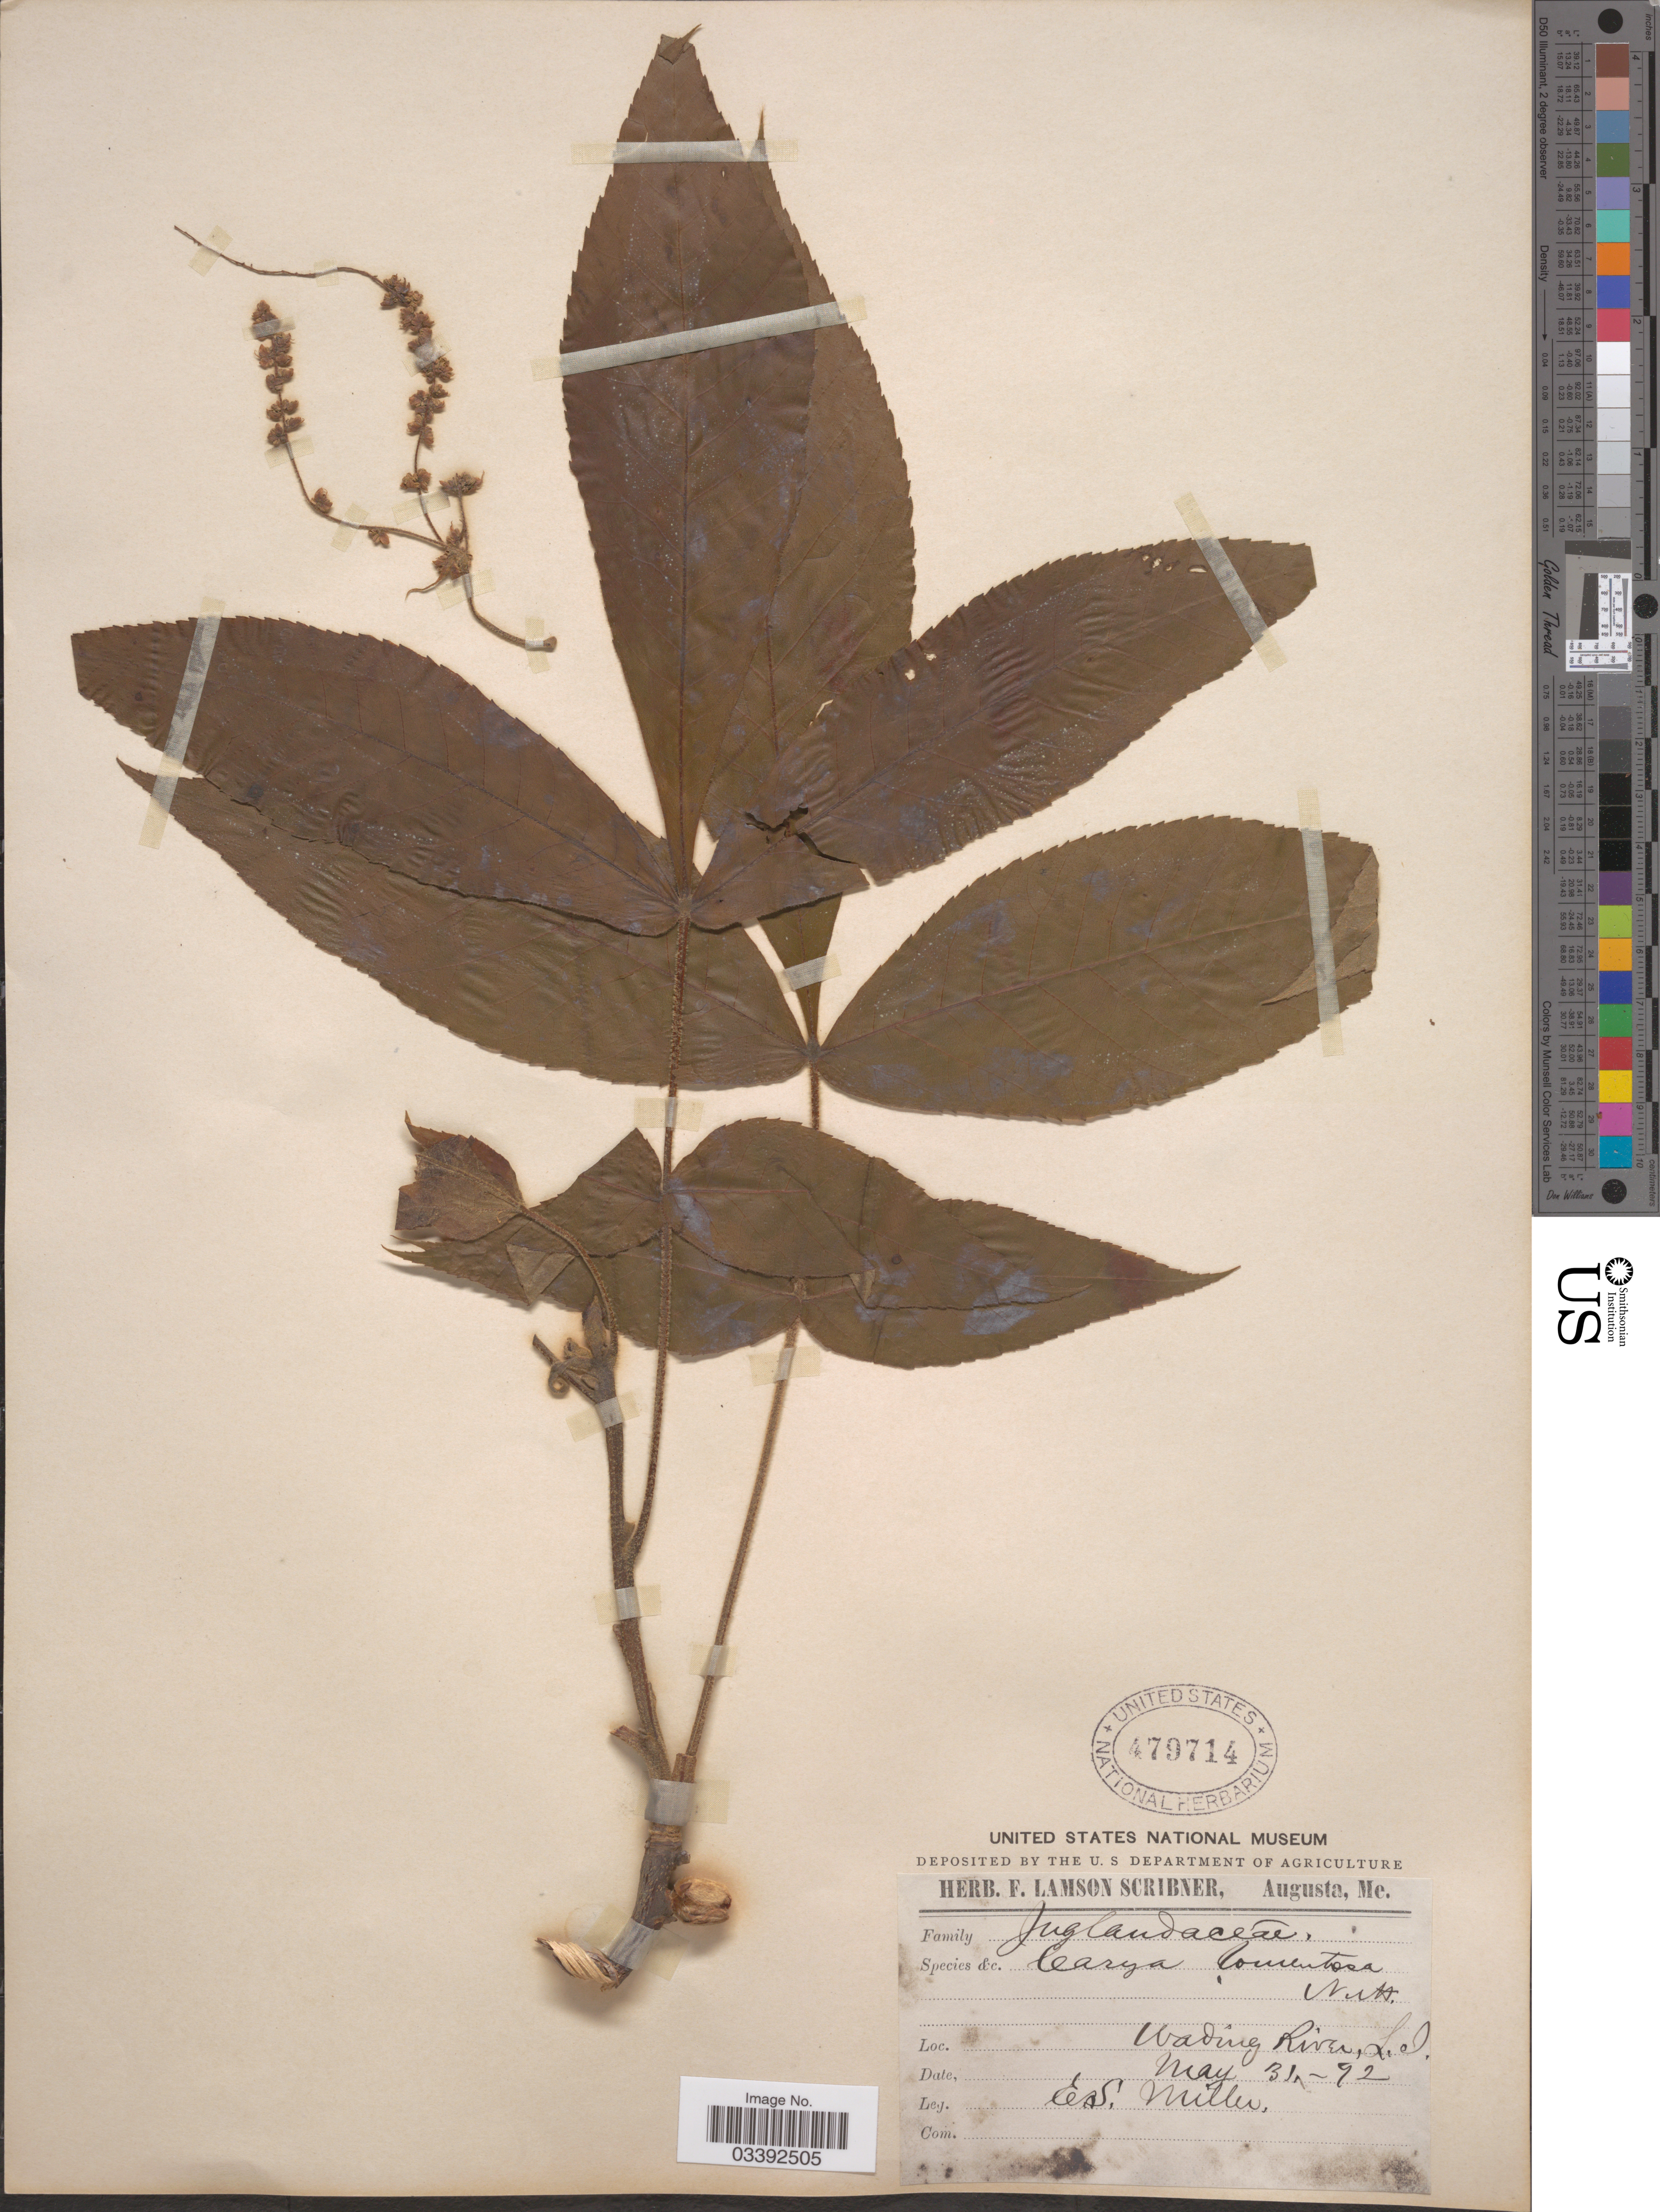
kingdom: Plantae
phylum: Tracheophyta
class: Magnoliopsida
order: Fagales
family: Juglandaceae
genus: Carya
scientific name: Carya tomentosa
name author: (Lam.) Nutt.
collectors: E. S. Miller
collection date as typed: Transcribed d/m/y: 31/5/92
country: United States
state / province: New York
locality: Wading River, L.I.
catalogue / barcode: US 479714